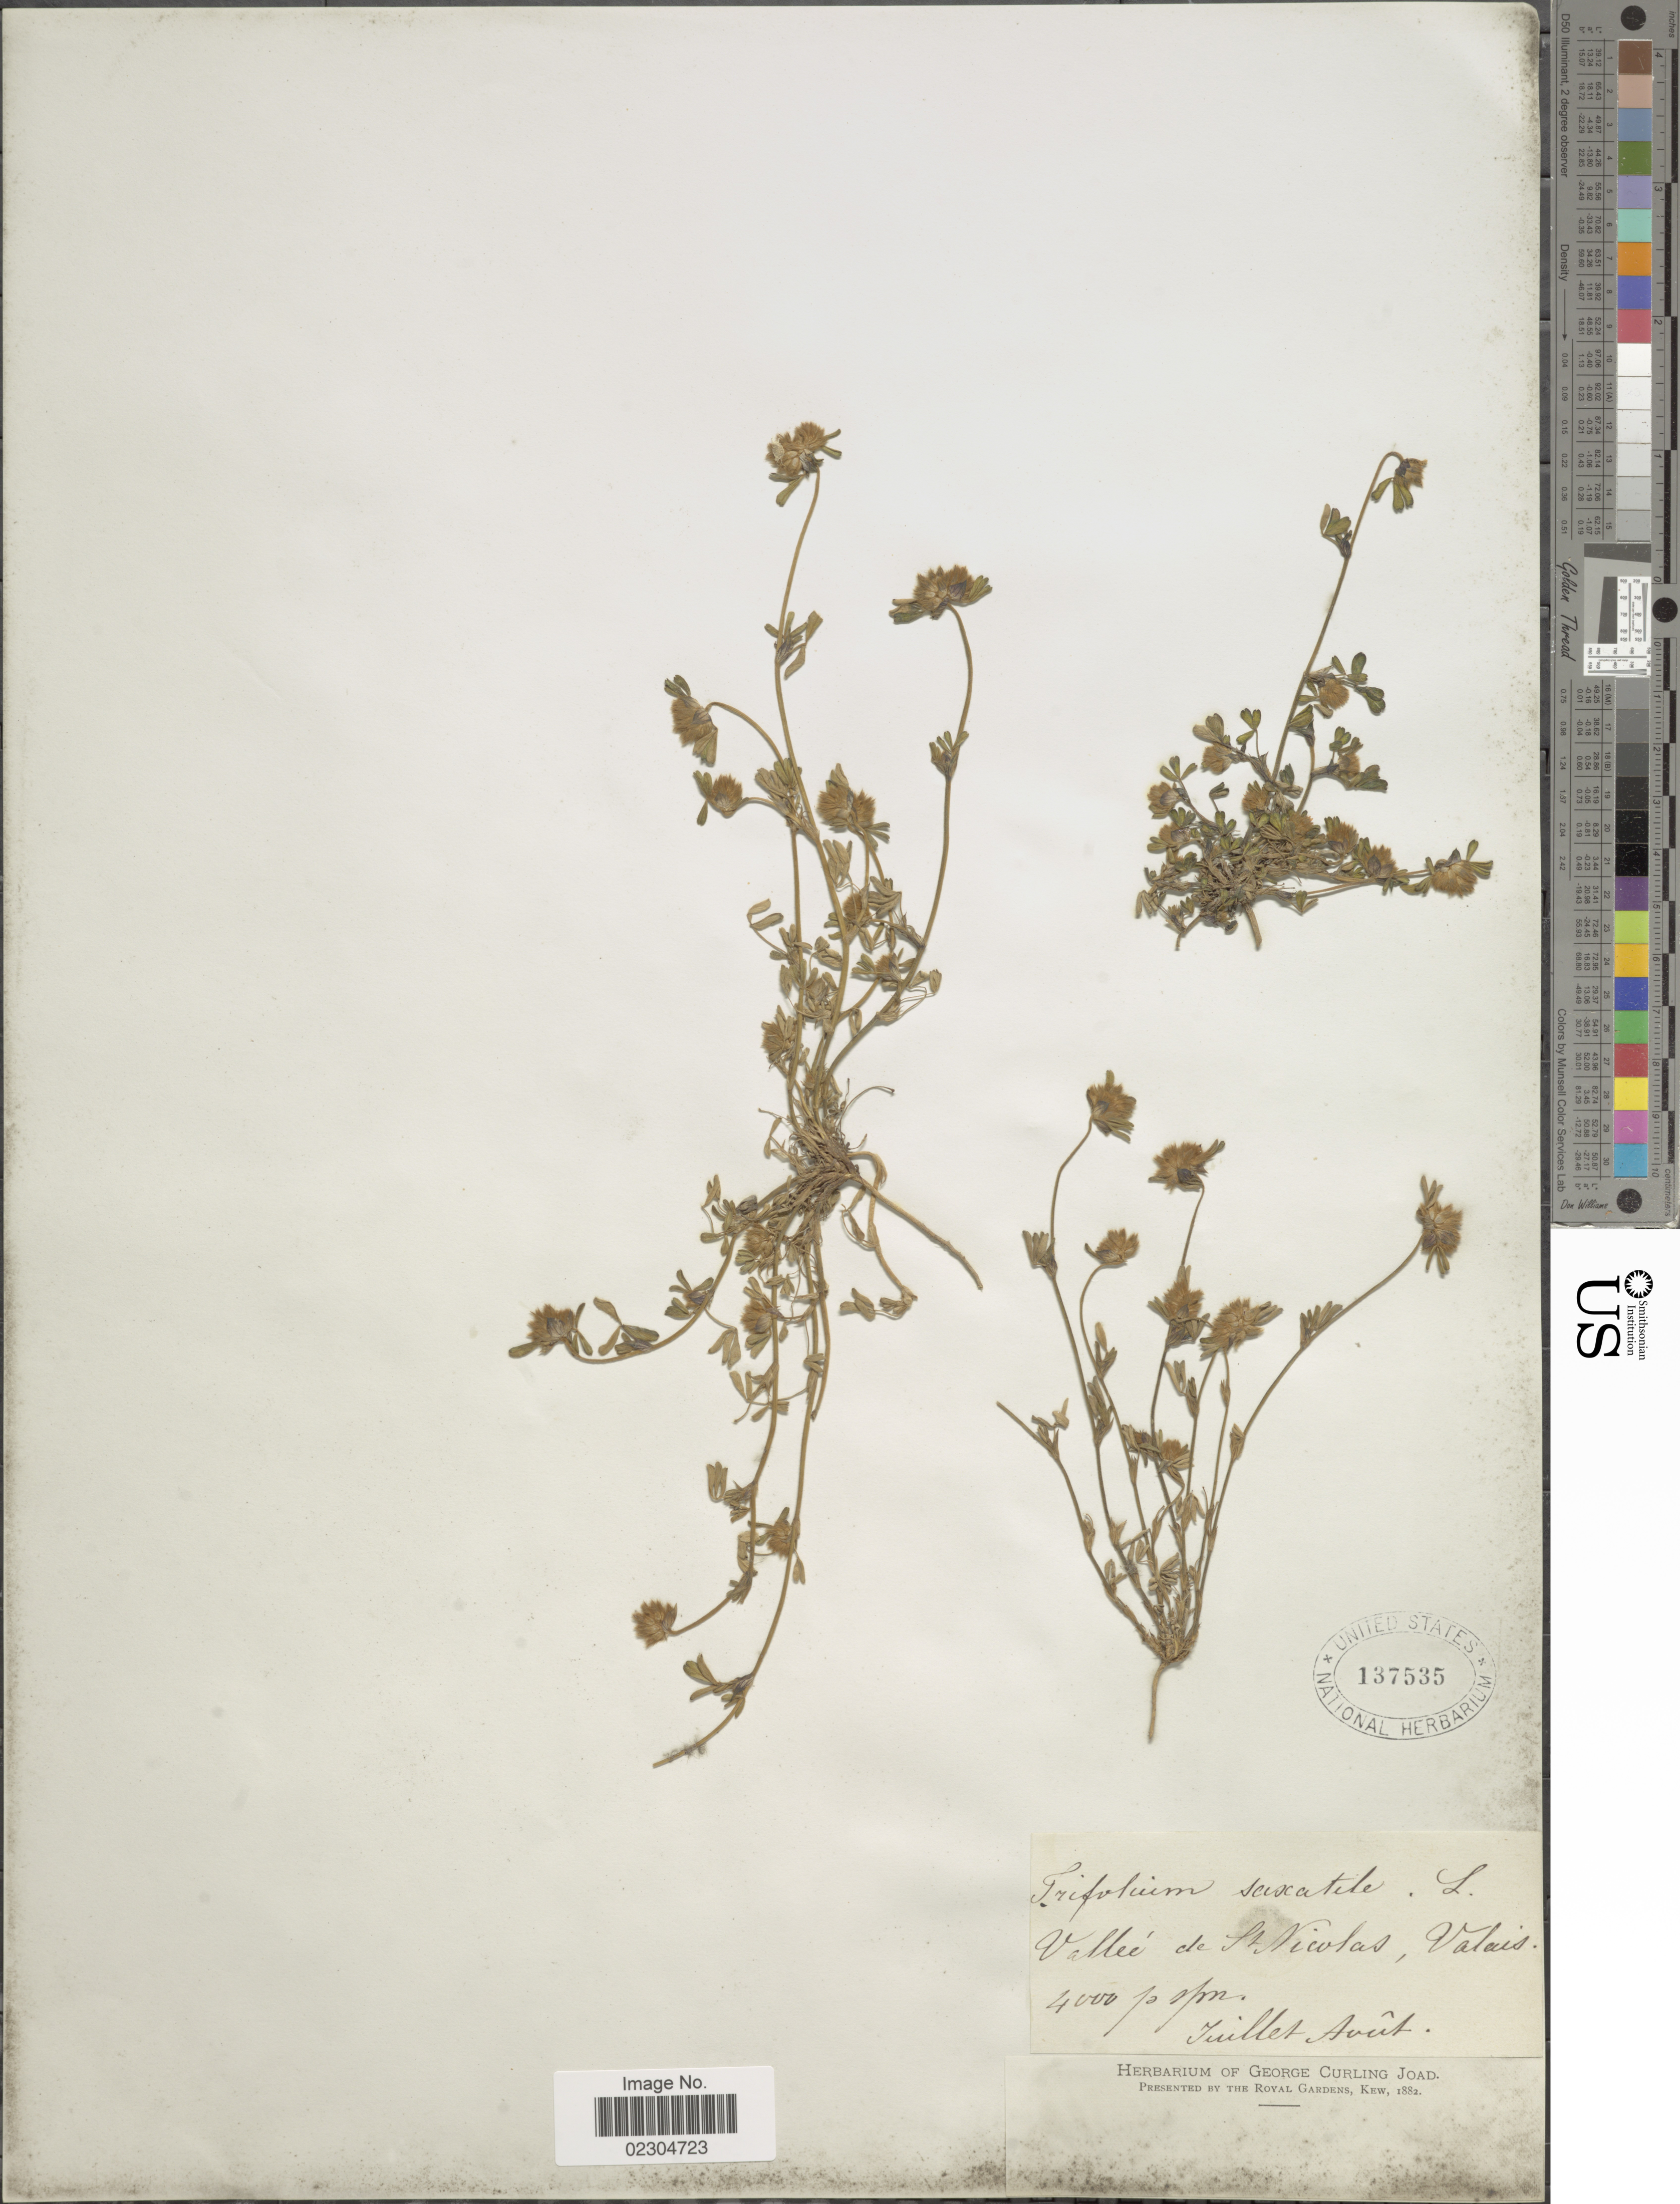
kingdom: Plantae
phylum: Tracheophyta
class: Magnoliopsida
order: Fabales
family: Fabaceae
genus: Trifolium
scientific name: Trifolium saxatile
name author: All.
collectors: ex herb. George Curling Joad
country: Switzerland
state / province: Valais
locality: Valleé de St Nicolas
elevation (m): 4000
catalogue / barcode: US 137535